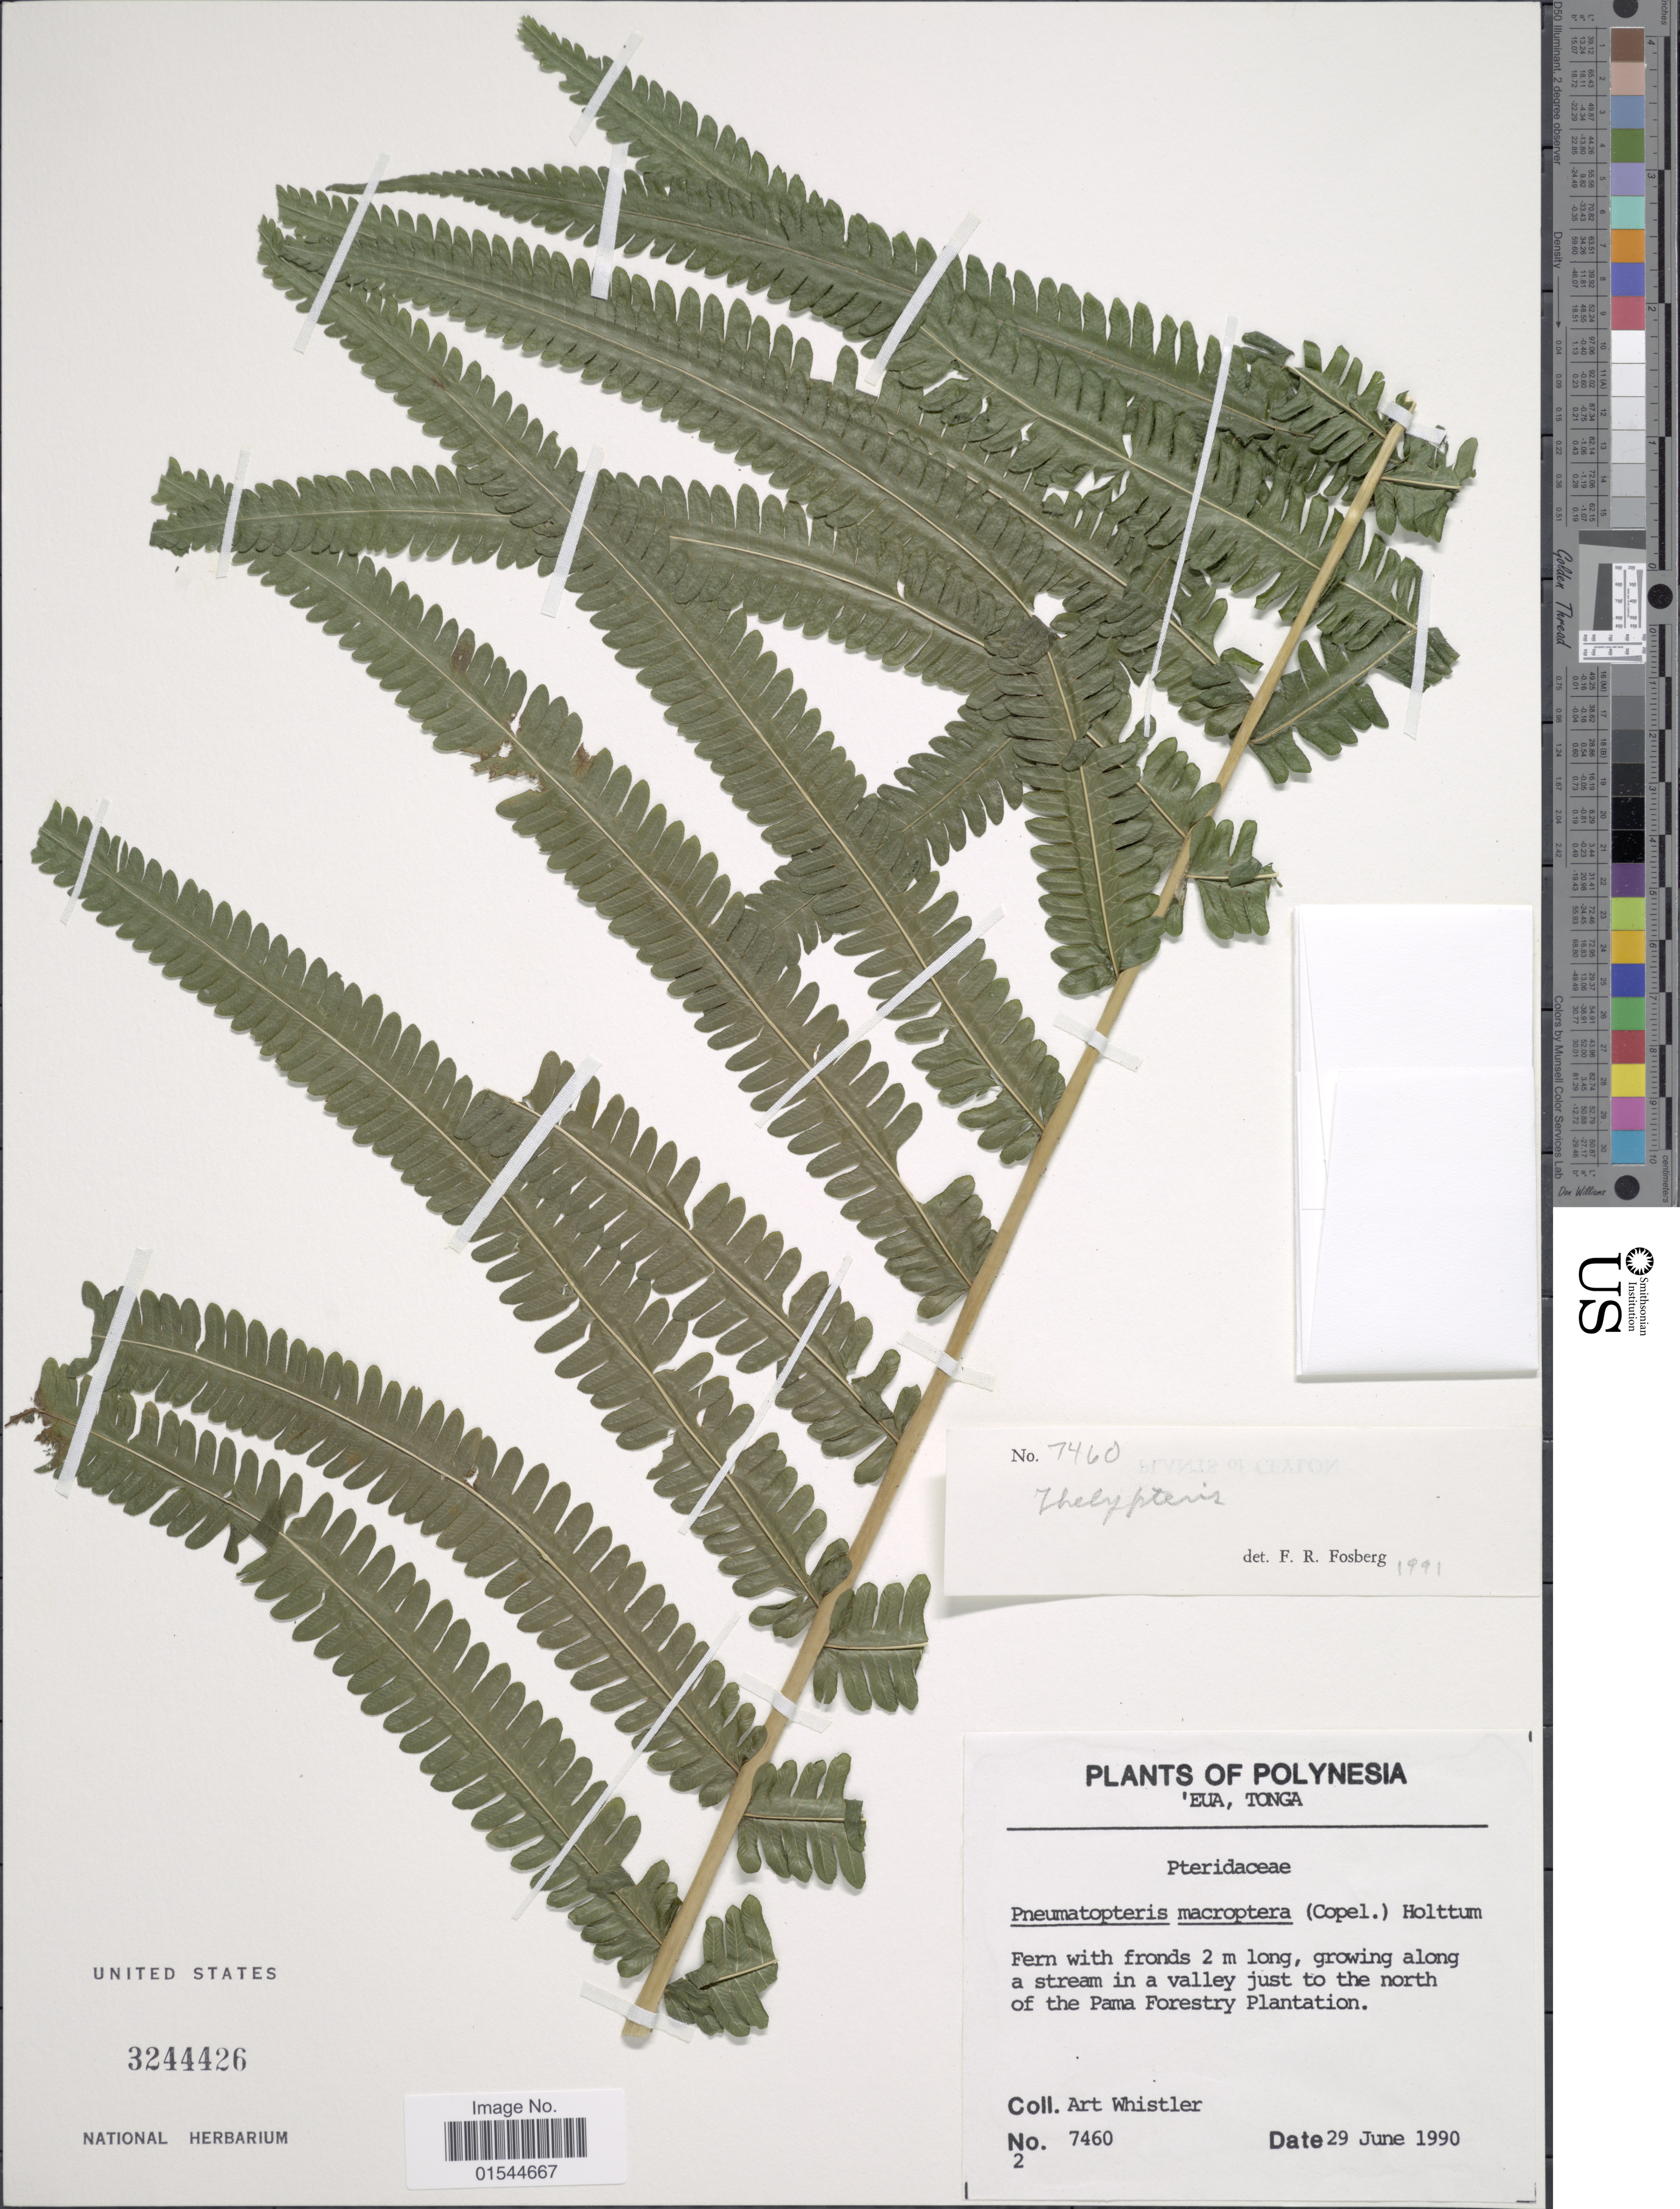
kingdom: Plantae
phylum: Tracheophyta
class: Polypodiopsida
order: Polypodiales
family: Thelypteridaceae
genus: Pneumatopteris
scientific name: Pneumatopteris macroptera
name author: (Copel.) Holttum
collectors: A. Whistler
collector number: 7460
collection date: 1990-06-29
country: Tonga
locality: Polynesia, 'Eua, Tonga, in a valley just to the north of the Pama Forestry Plantation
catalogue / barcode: US 3244426